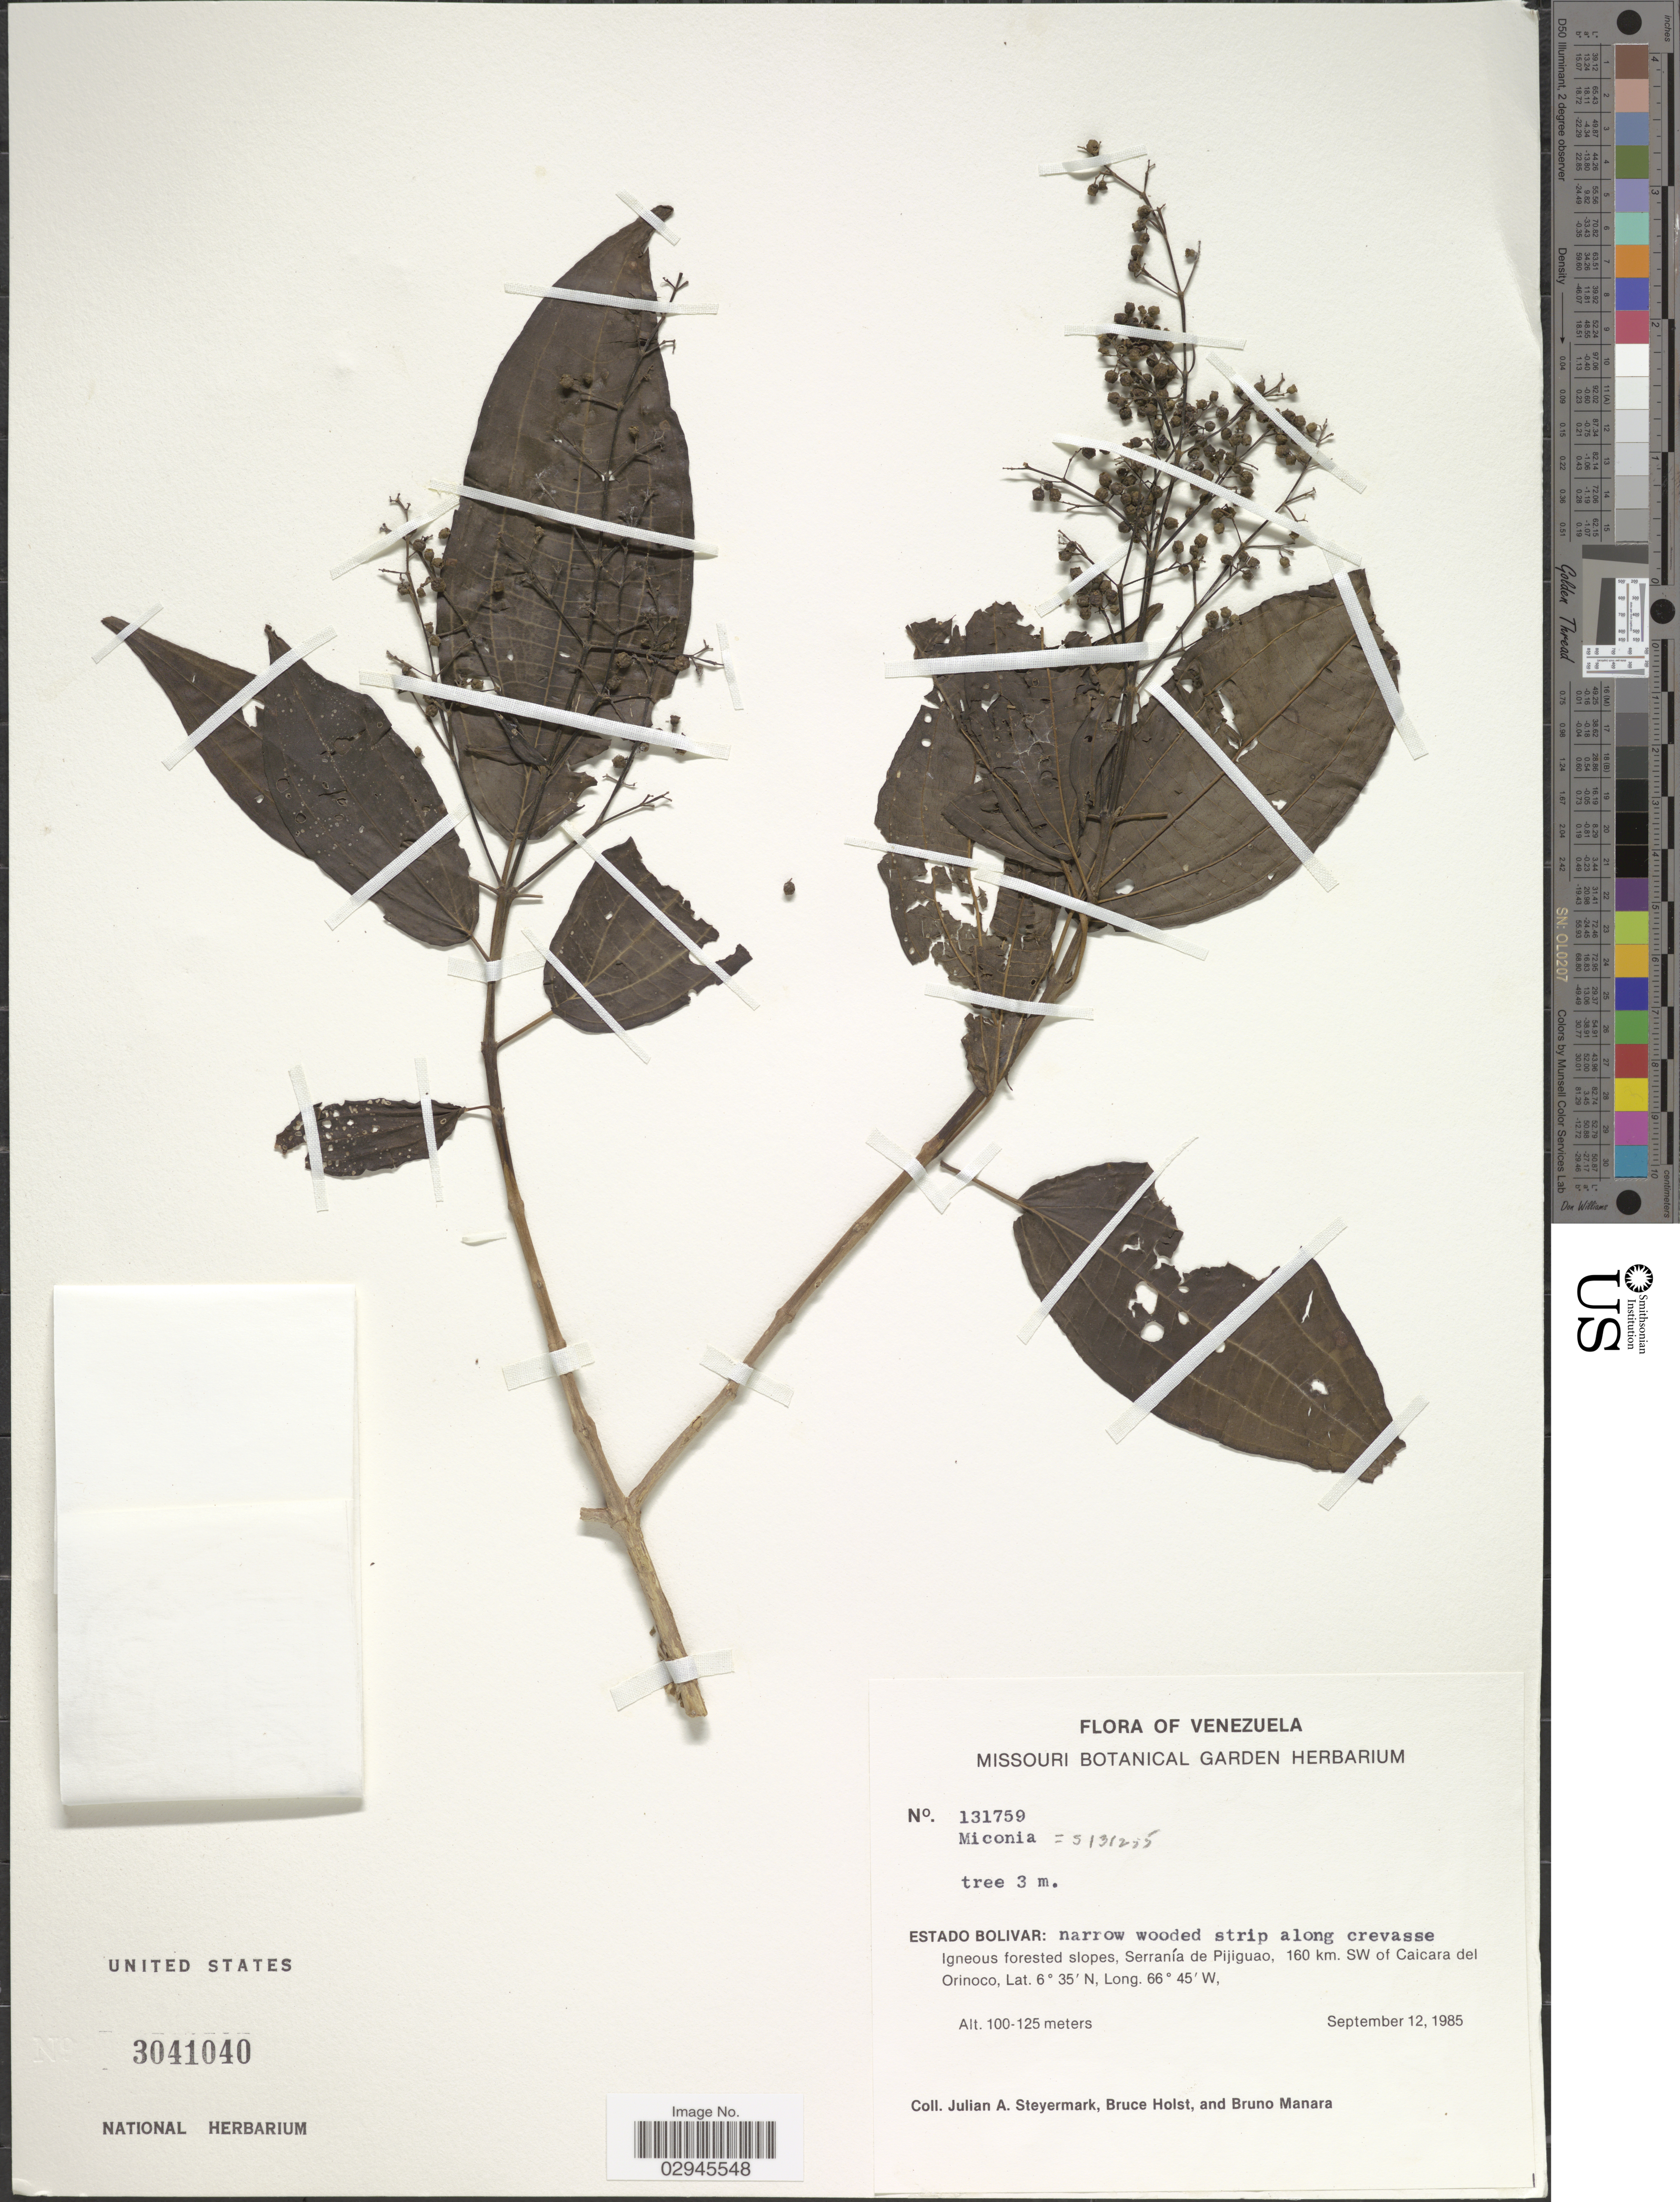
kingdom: Plantae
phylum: Tracheophyta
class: Magnoliopsida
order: Myrtales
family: Melastomataceae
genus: Miconia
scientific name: Miconia sp.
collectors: J. Steyermark, B. Holst & B. Manara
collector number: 131759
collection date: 1985-09-12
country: Venezuela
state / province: Bolivar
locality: Narrow wooded strip along crevasse. Serranía de Pijiguao, 160 km. SW of Caicara del Orinoco.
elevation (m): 100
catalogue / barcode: US 3041040